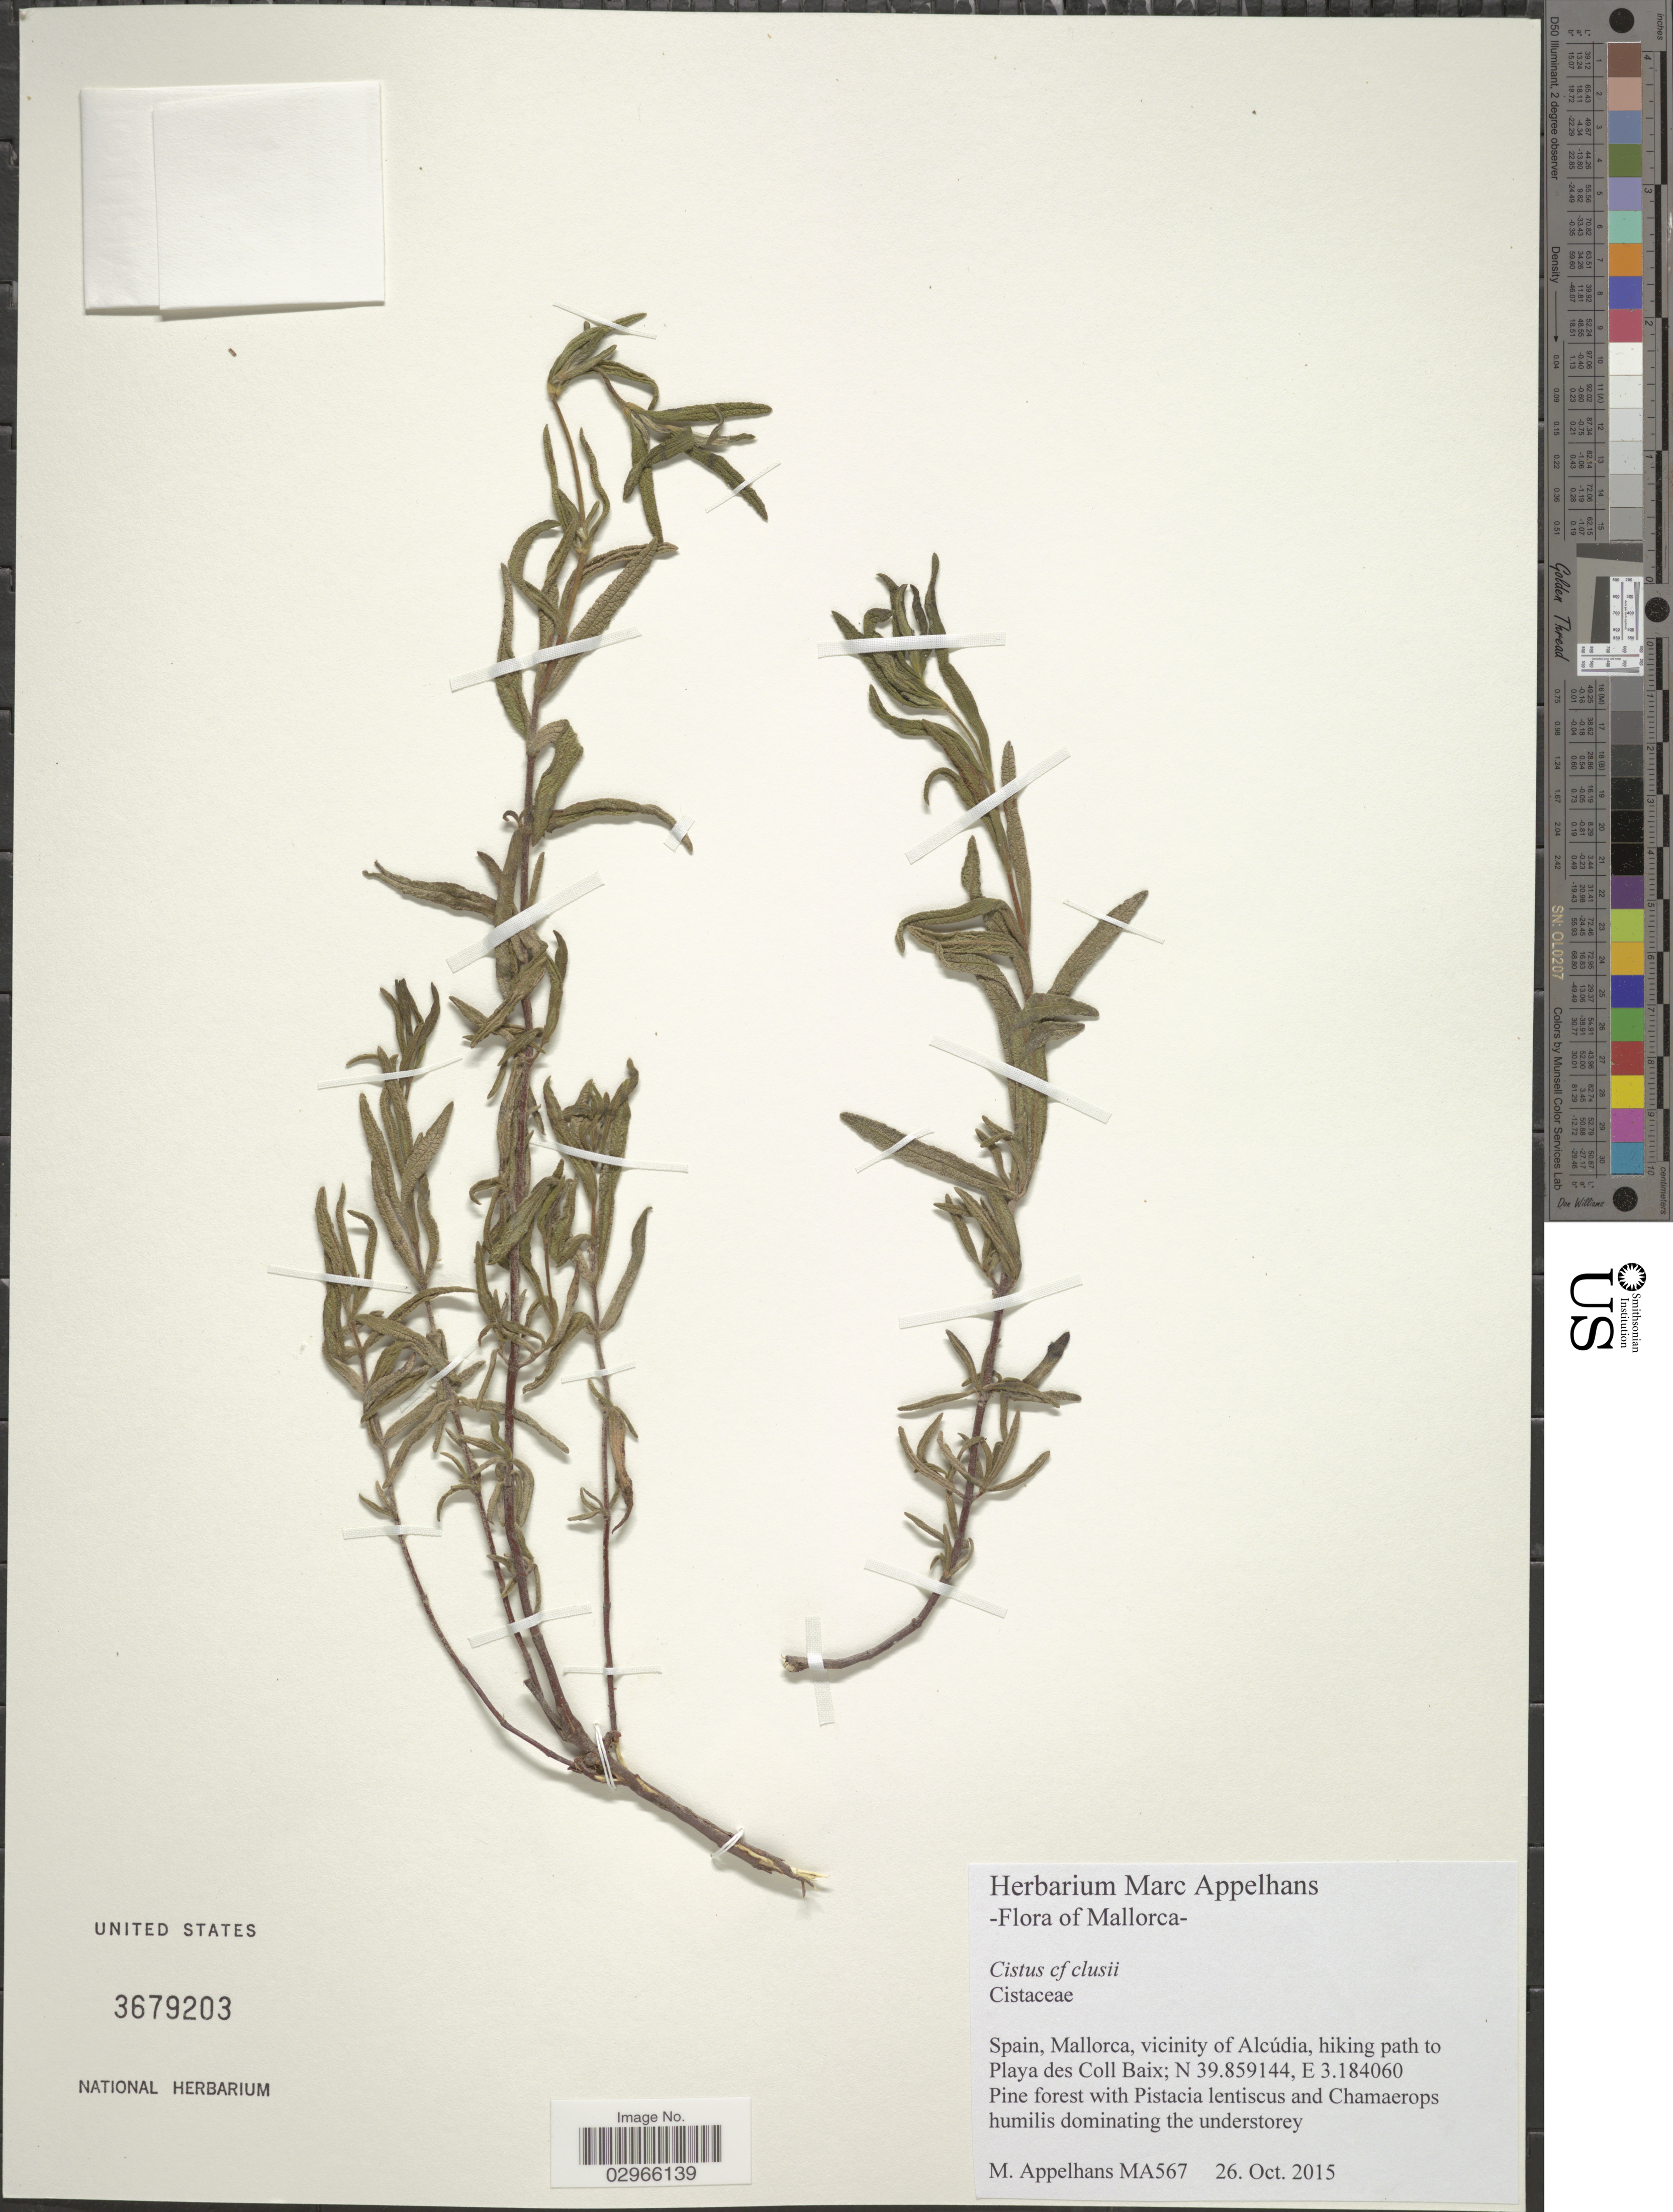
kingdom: Plantae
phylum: Tracheophyta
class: Magnoliopsida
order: Malvales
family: Cistaceae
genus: Cistus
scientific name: Cistus clusii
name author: Dunal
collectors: M. Appelhans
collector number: MA567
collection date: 2015-10-26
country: Spain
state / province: Islas Baleares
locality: Mallorca. Vicinity of Alcúdia, hiking path to Playa des Coll Baix.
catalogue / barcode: US 3679203